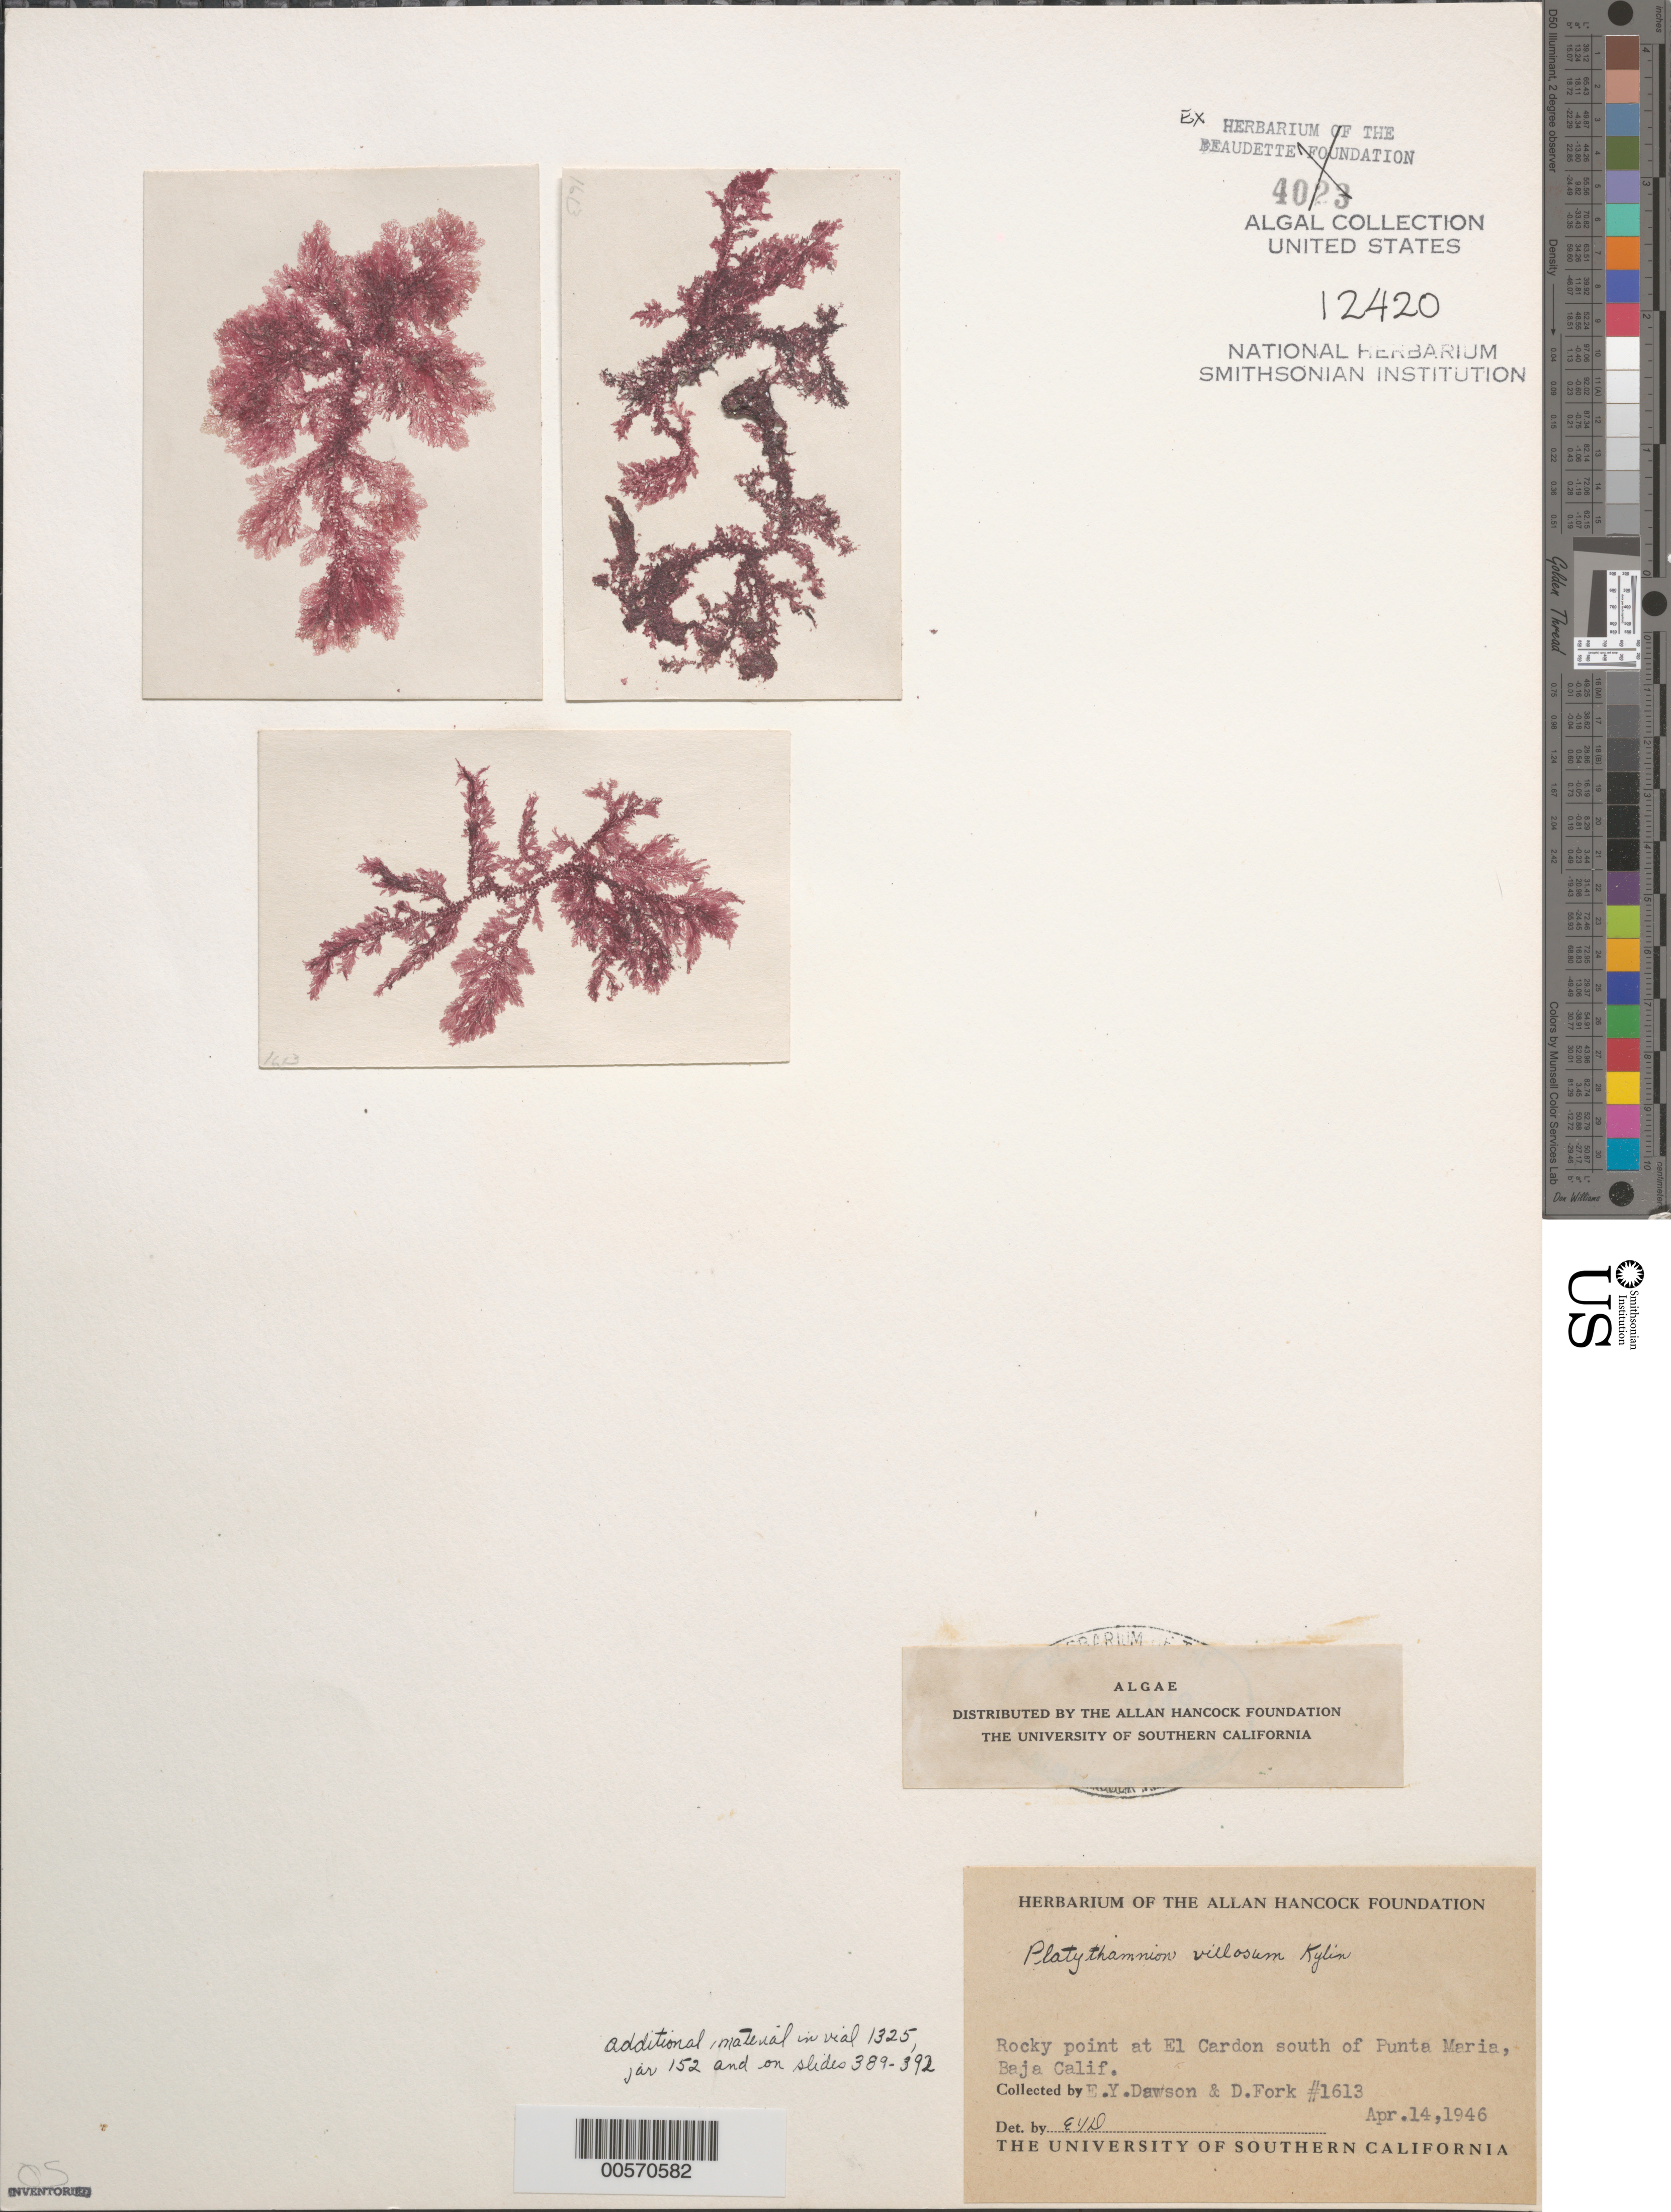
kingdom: Plantae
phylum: Rhodophyta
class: Florideophyceae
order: Ceramiales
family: Ceramiaceae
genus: Pterothamnion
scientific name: Pterothamnion villosum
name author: (Kylin) A. Athanasiadis & G.T.Kraft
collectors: E. Y. Dawson & D. Fork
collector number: EYD 1613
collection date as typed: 14 Apr 1946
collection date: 1946-04-14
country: Mexico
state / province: Baja California Norte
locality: El Cardon, south of Punta Maria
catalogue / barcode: US 12420